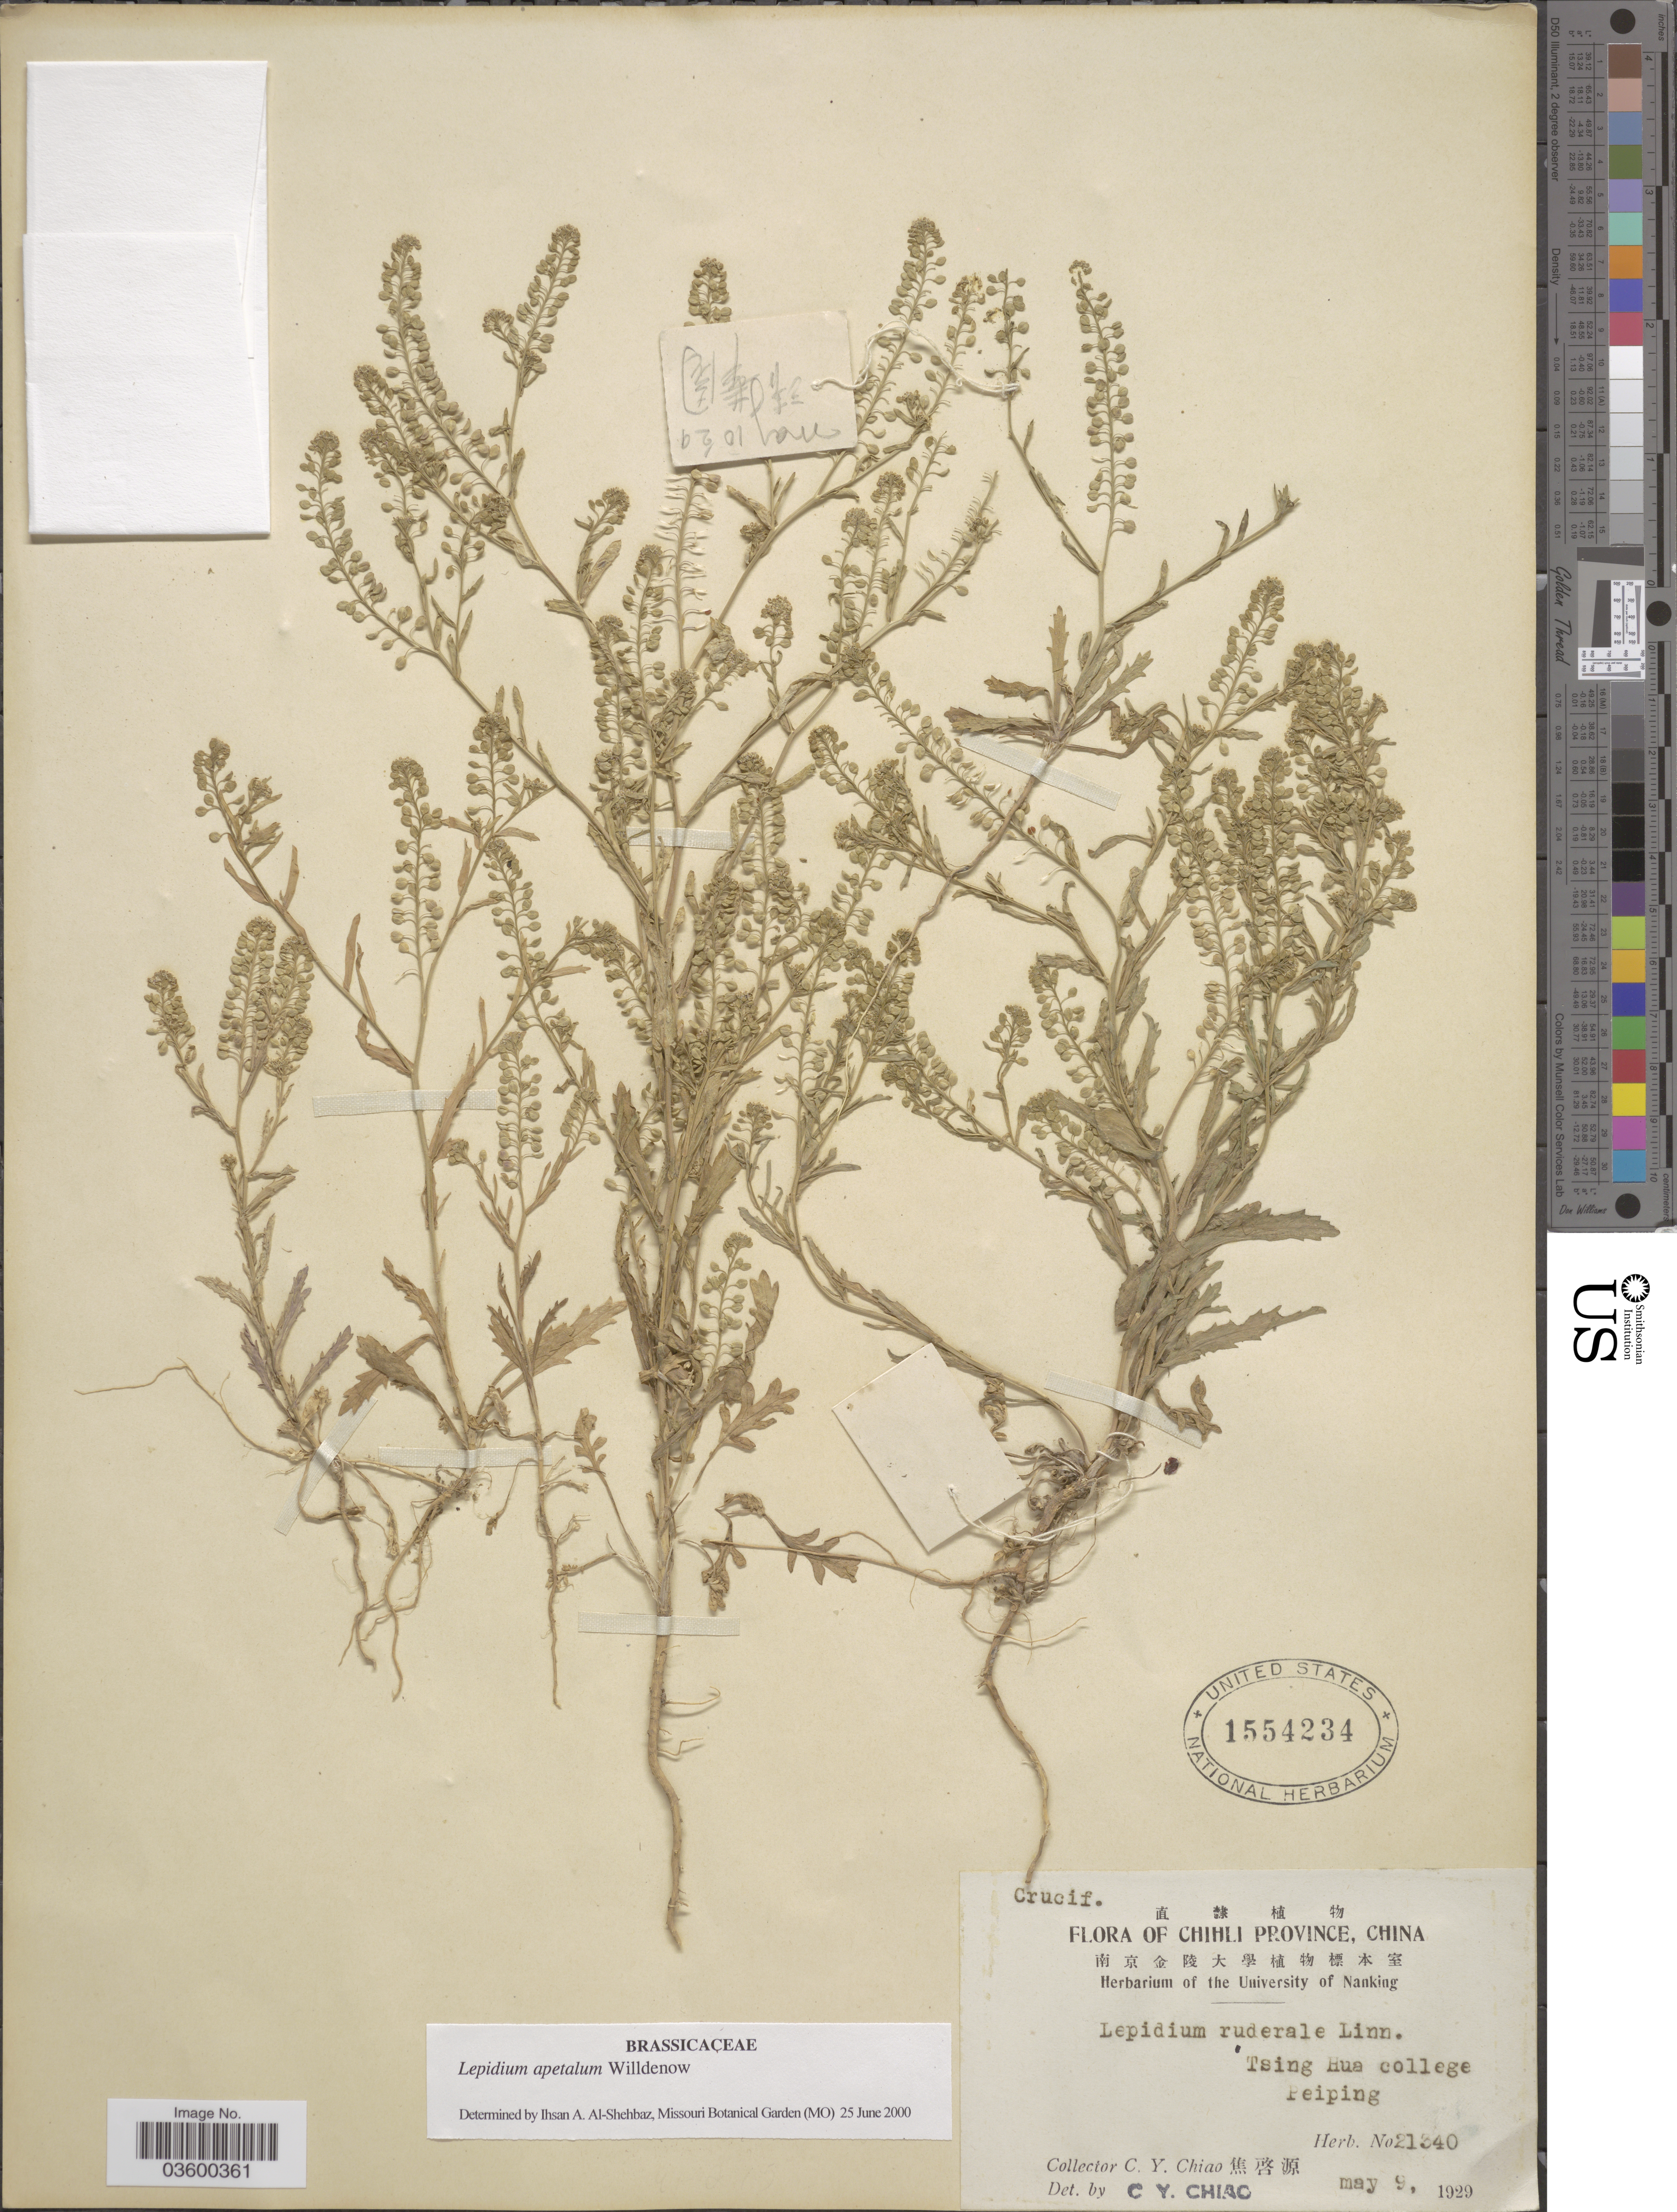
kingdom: Plantae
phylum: Tracheophyta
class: Magnoliopsida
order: Brassicales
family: Brassicaceae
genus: Lepidium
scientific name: Lepidium apetalum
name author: Willd.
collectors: C. Y. Chiao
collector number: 21340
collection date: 1929-05-09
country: China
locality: Chihli Province. Tsing Hua college. Peiping.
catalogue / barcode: US 1554234